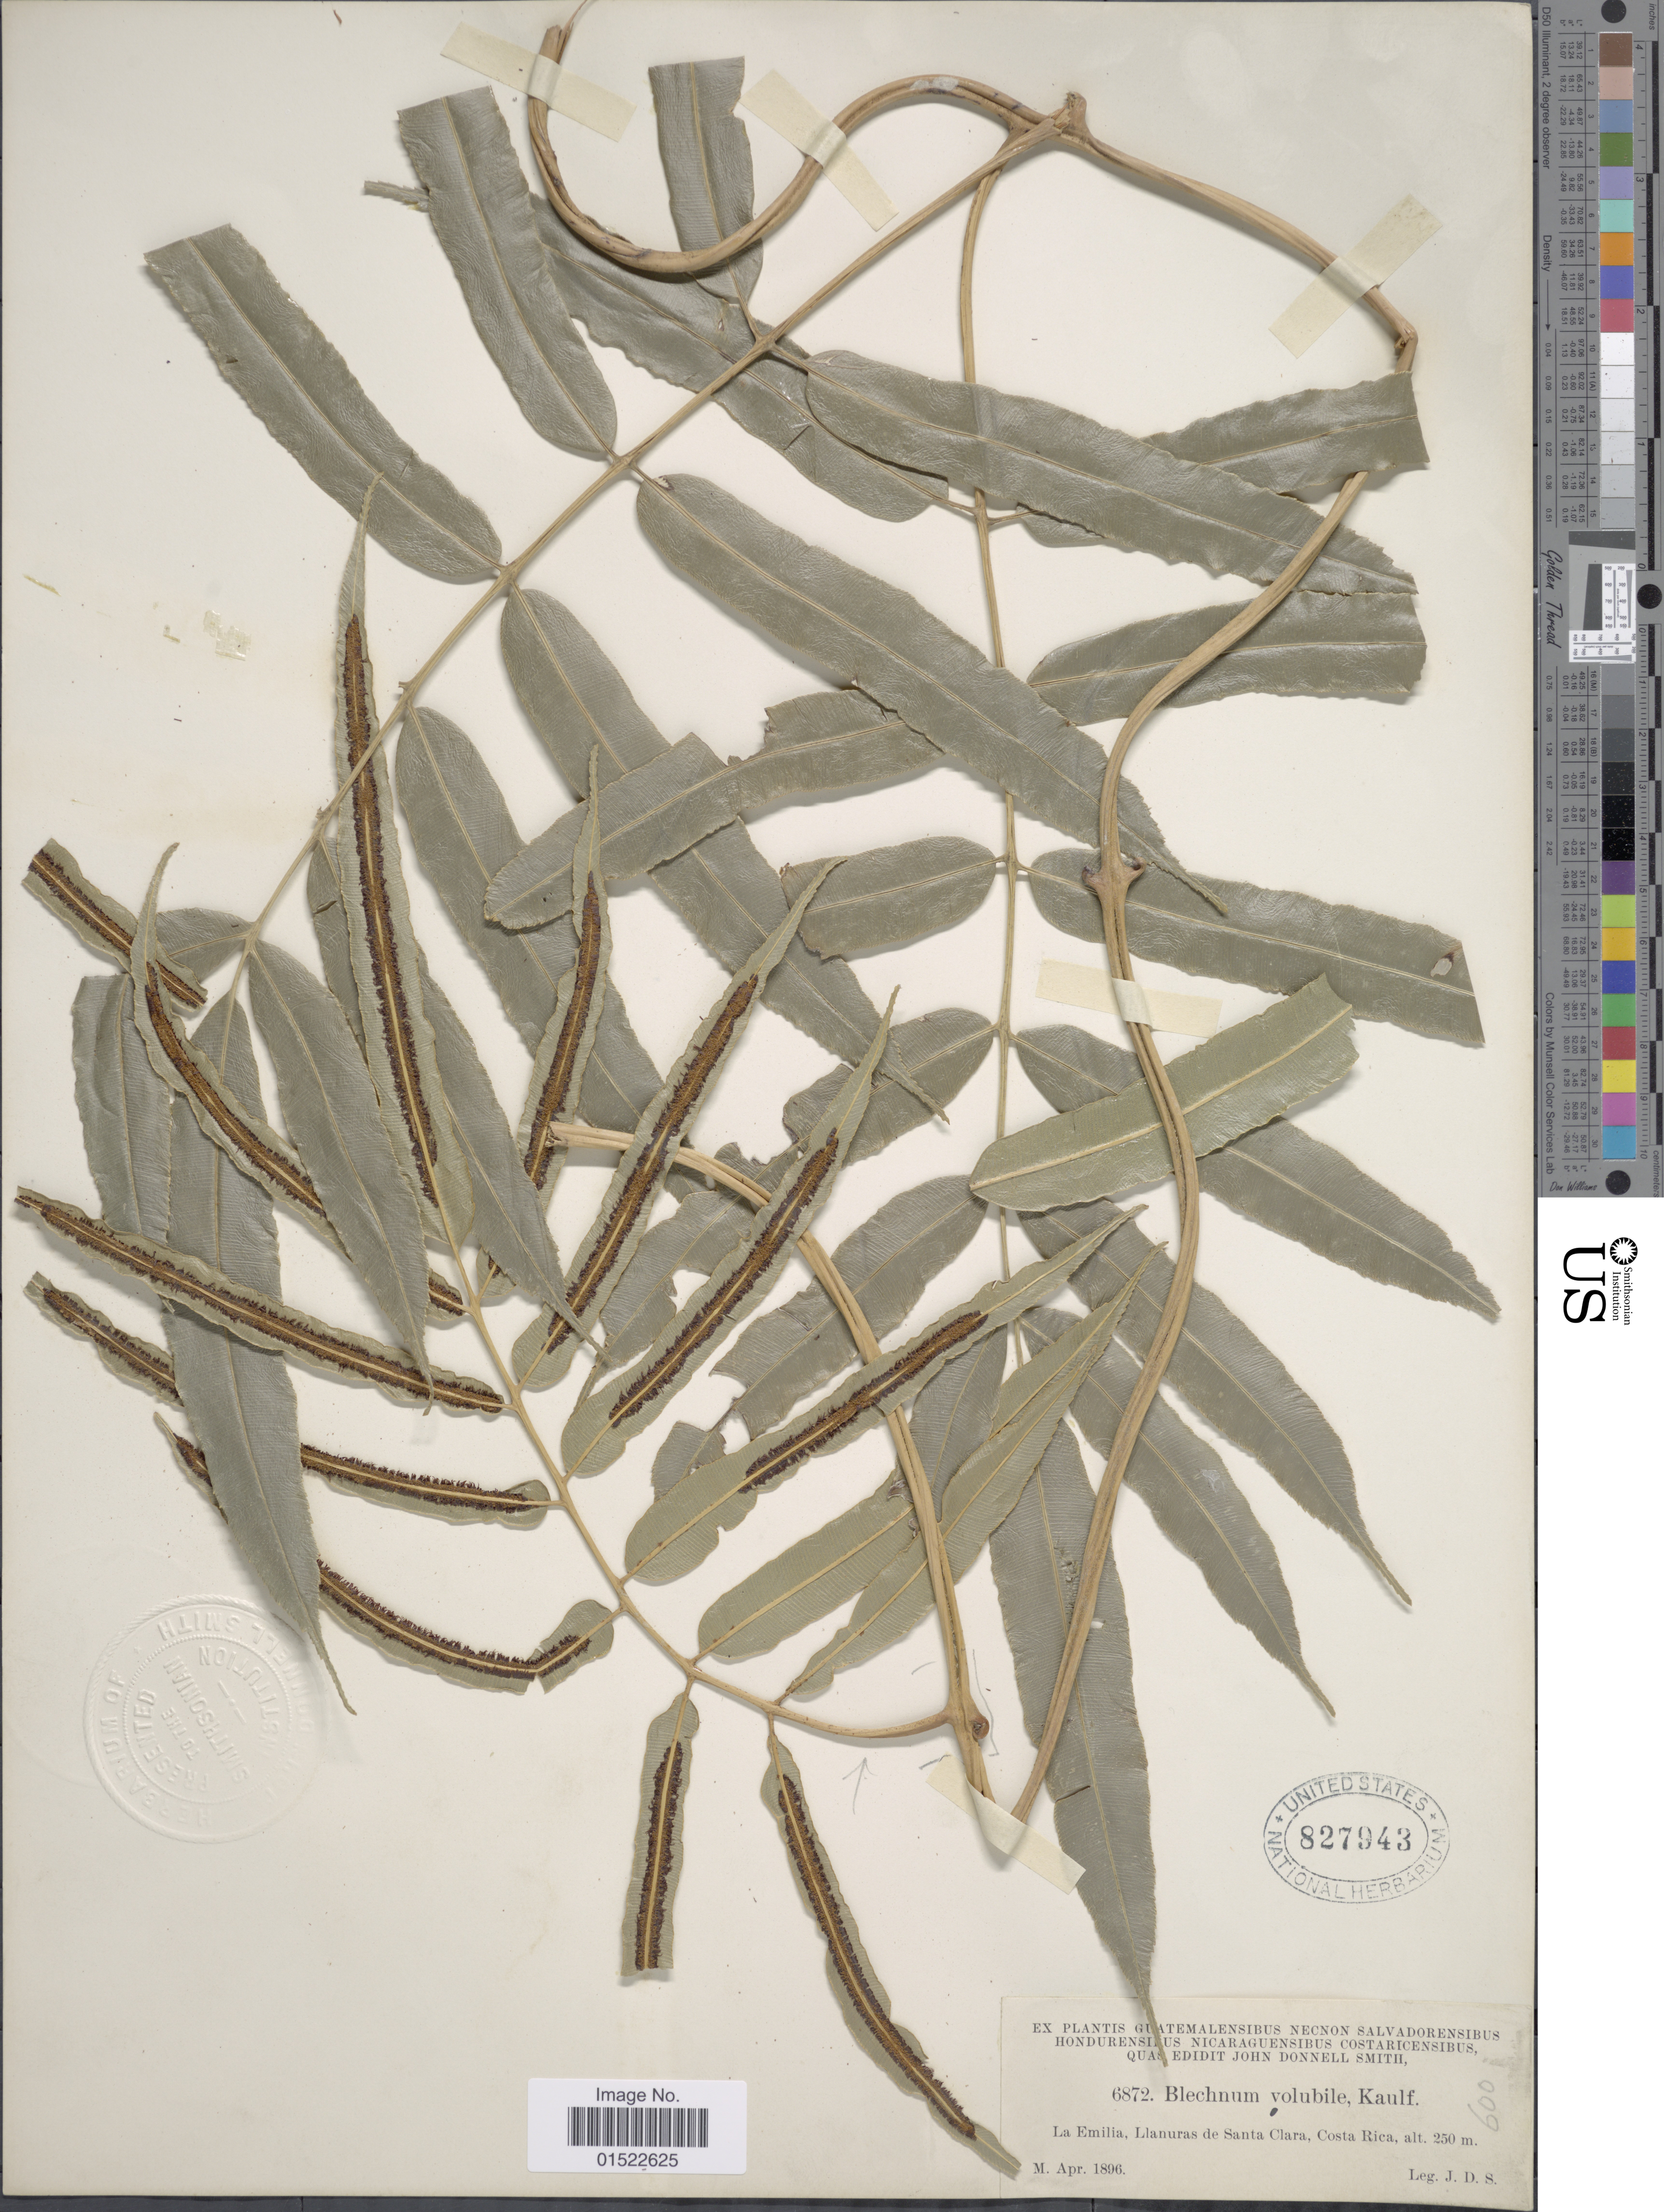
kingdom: Plantae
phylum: Tracheophyta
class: Polypodiopsida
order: Polypodiales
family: Blechnaceae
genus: Salpichlaena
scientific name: Salpichlaena volubilis subsp. volubilis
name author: (Kaulf.) J. Sm.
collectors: J. Donnell Smith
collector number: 6872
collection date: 1896-04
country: Costa Rica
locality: La Emilia, Llanuras de Santa Clara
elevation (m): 250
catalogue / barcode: US 827943